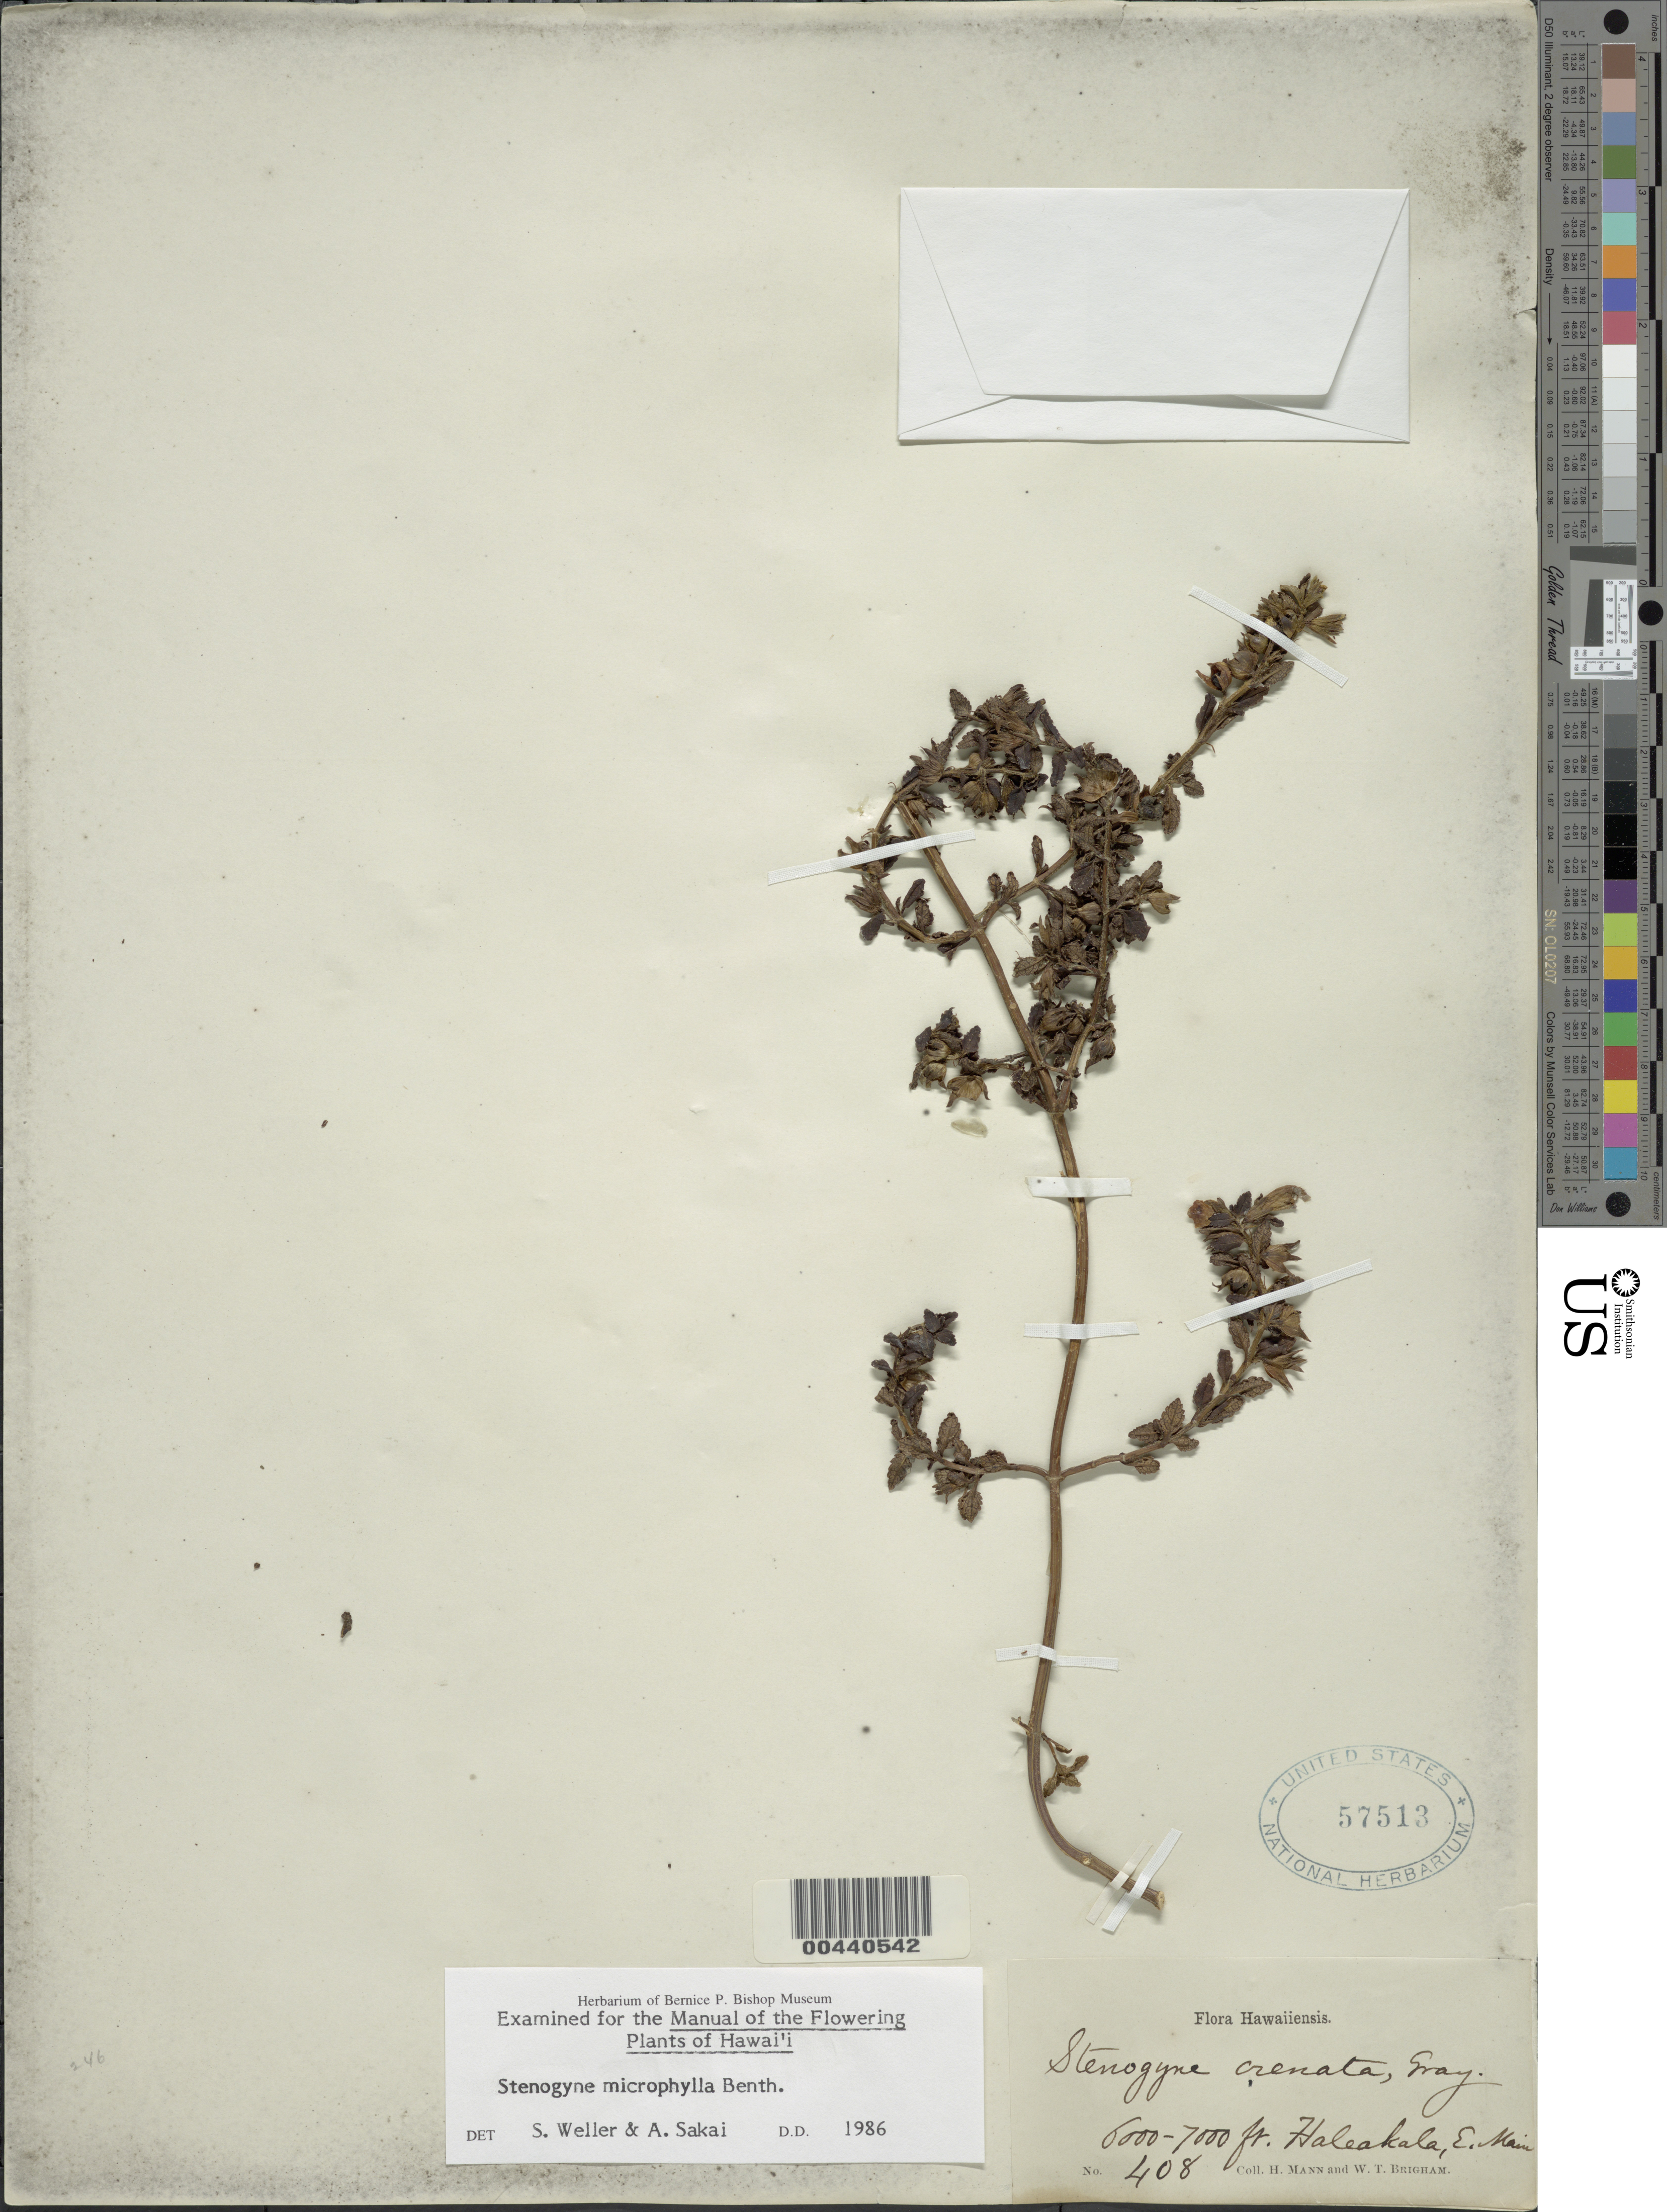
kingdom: Plantae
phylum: Tracheophyta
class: Magnoliopsida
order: Lamiales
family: Lamiaceae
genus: Stenogyne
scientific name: Stenogyne microphylla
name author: Benth.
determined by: Weller, Stephen G., (UNITED STATES)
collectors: H. Mann & W. T. Brigham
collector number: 408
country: United States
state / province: Hawaii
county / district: Maui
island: Maui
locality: Haleakala, E Maui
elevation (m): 1829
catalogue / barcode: US 57513